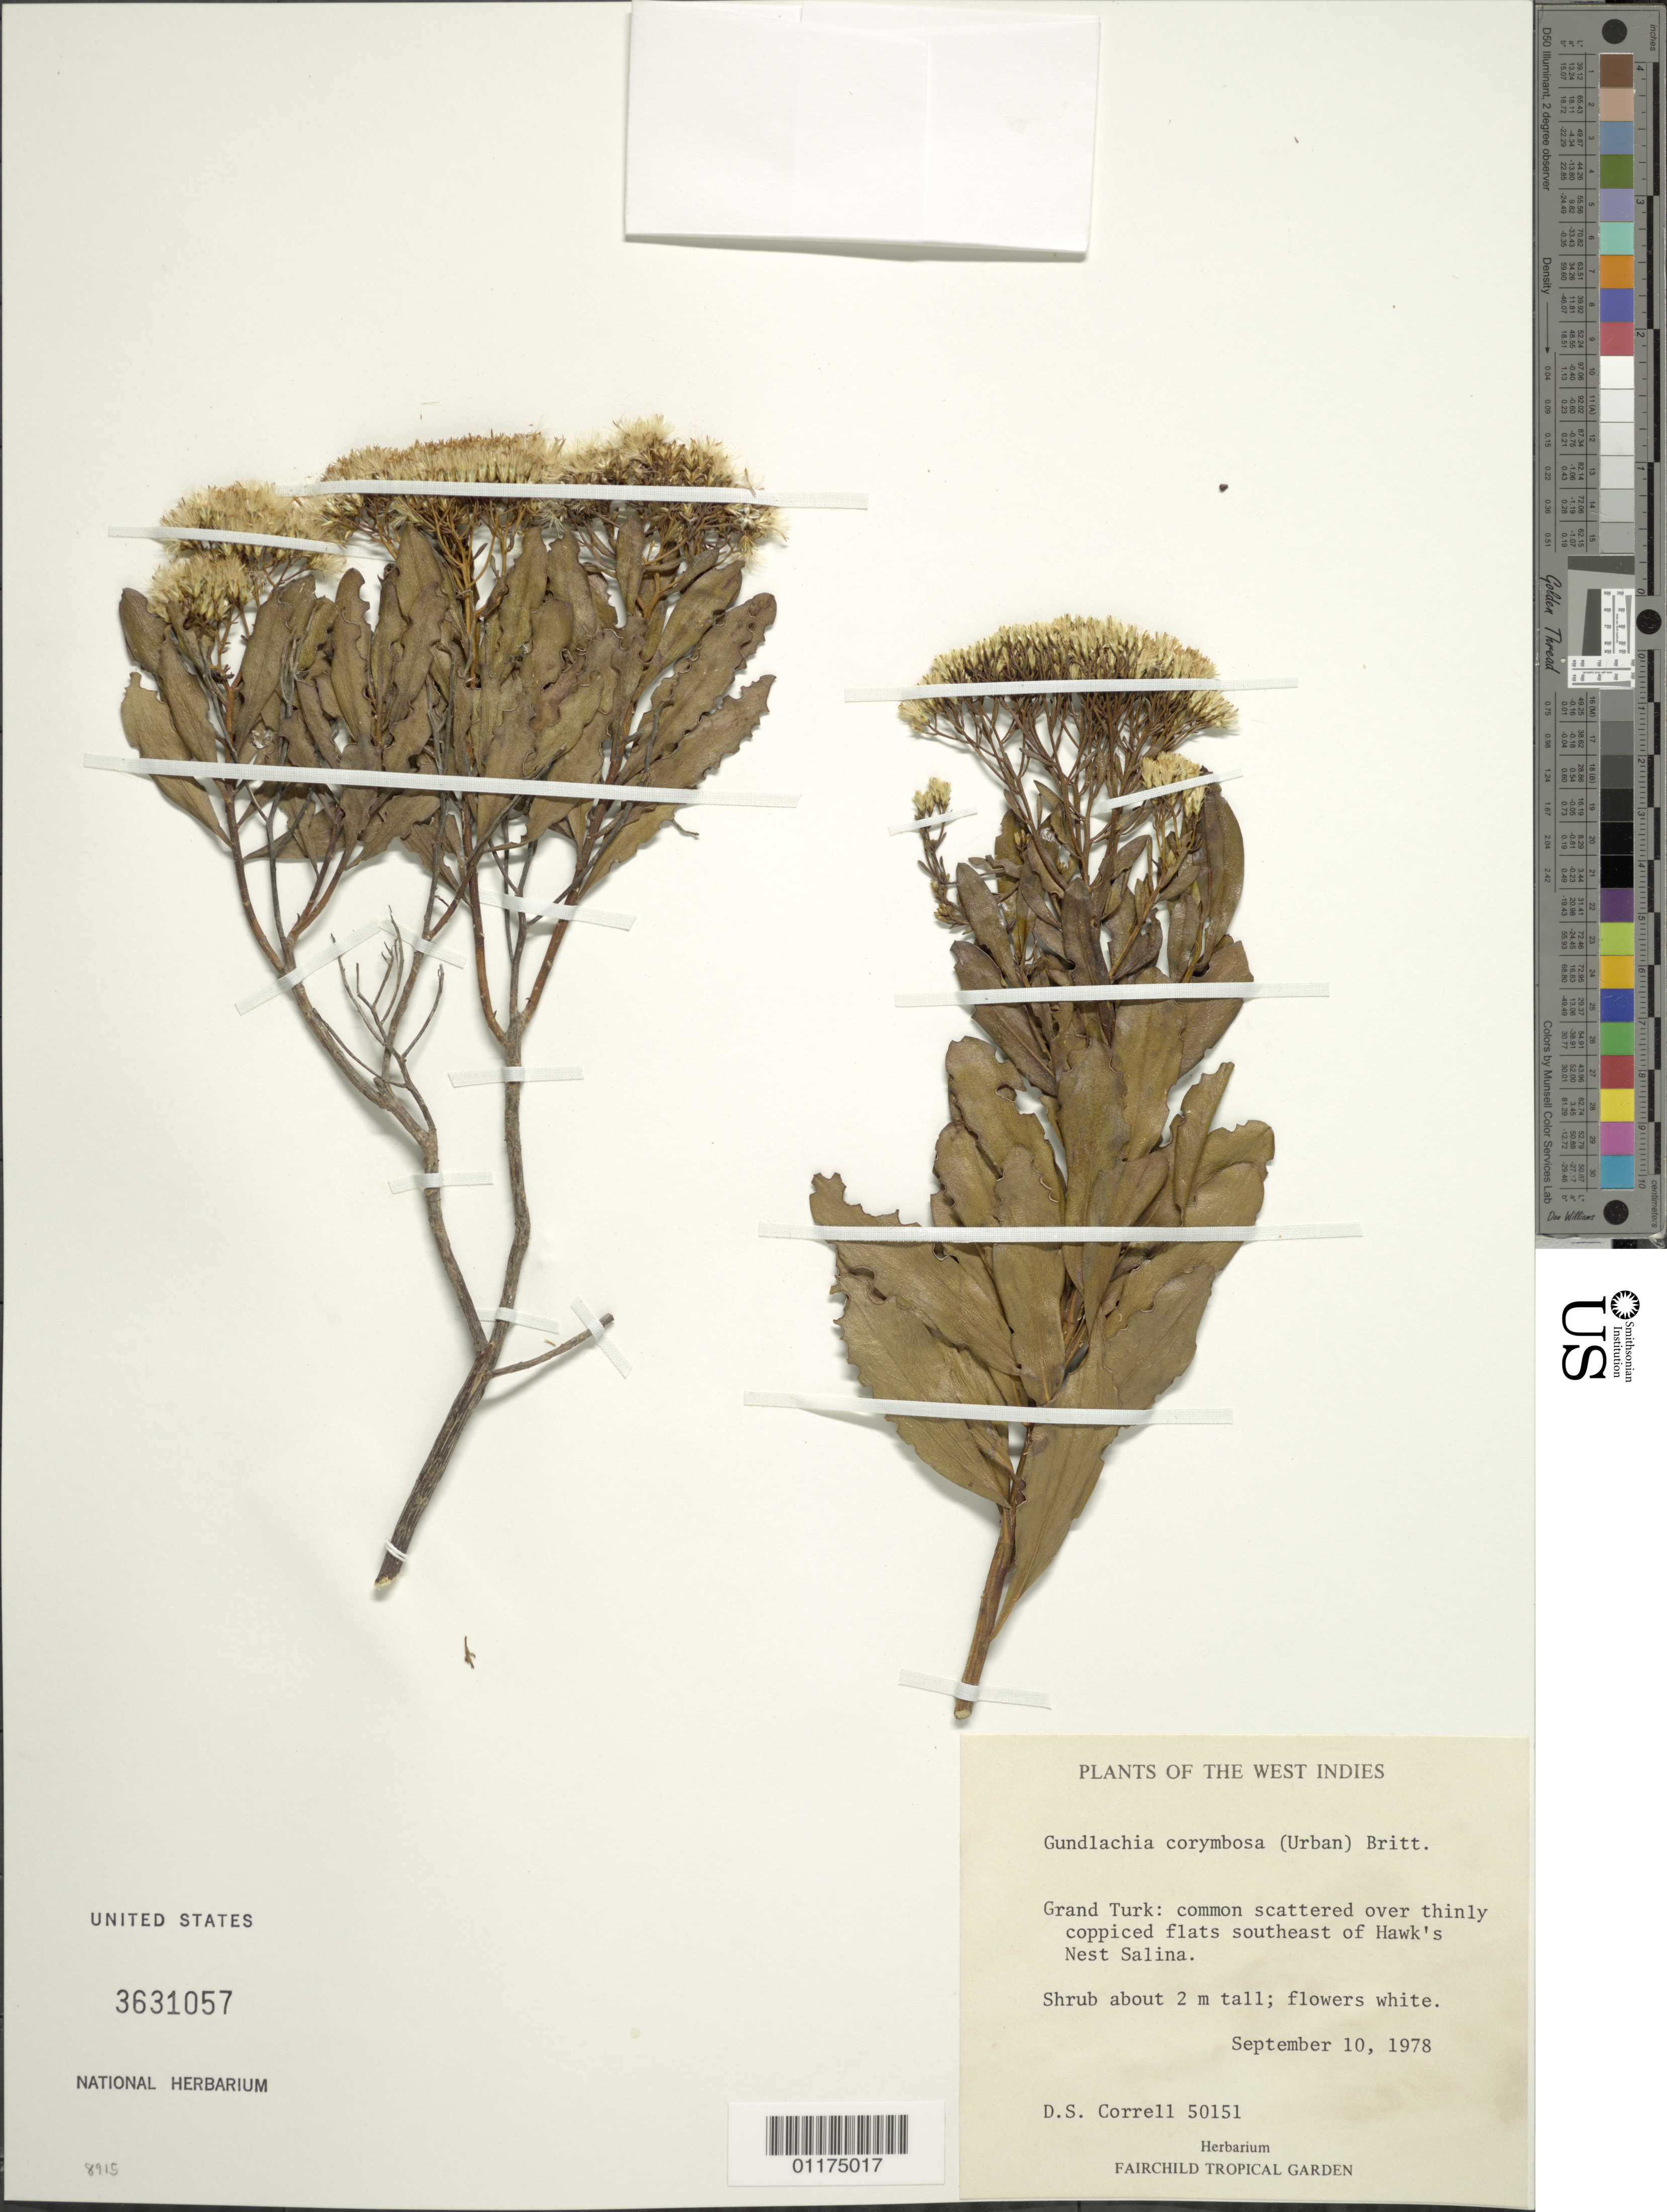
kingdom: Plantae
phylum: Tracheophyta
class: Magnoliopsida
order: Asterales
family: Asteraceae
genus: Gundlachia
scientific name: Gundlachia corymbosa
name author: (Urb.) Britton ex Bold.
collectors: D. S. Correll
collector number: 50151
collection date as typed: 10 Sep 1978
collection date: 1978-09-10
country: Turks and Caicos Islands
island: Grand Turk I.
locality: common scattered over thinly coppiced flats southeast of Hawk's Nest Salina.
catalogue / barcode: US 3631057